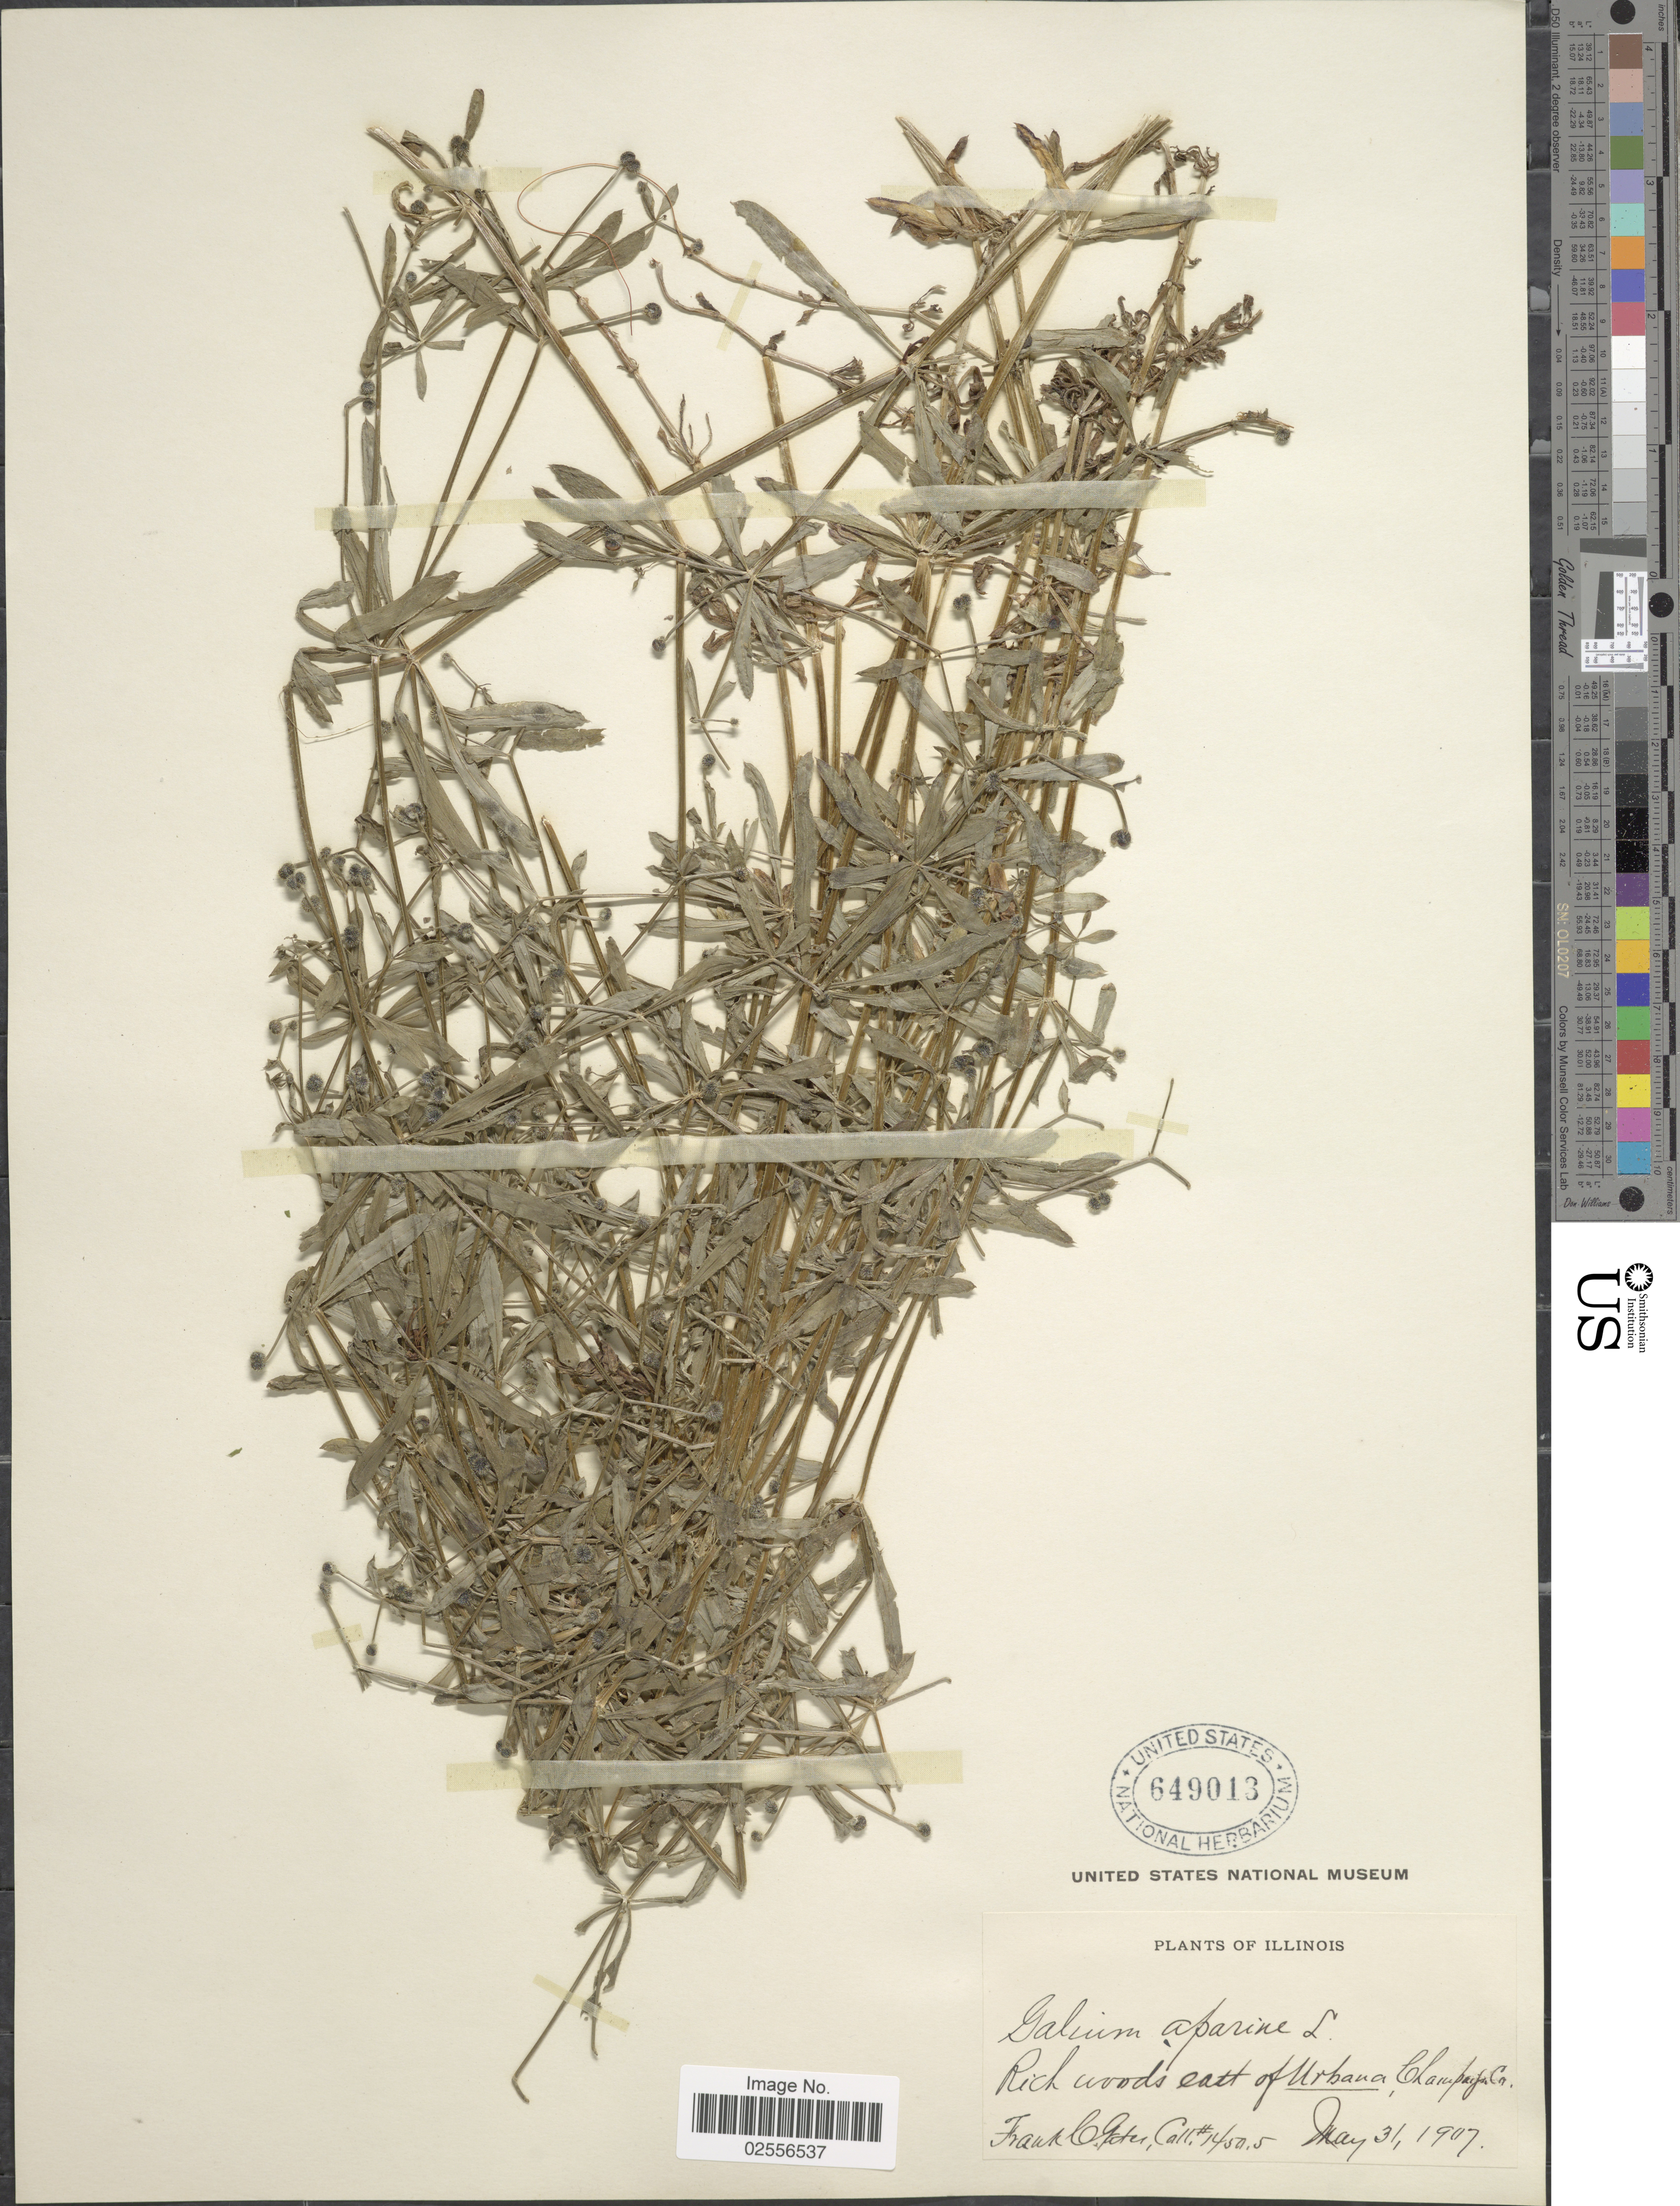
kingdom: Plantae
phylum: Tracheophyta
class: Magnoliopsida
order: Gentianales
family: Rubiaceae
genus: Galium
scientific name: Galium aparine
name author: L.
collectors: F. C. Gates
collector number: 14505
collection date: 1907-05-31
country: United States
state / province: Illinois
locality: Rich woods east of Urbana, Champaign Co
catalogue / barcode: US 649013